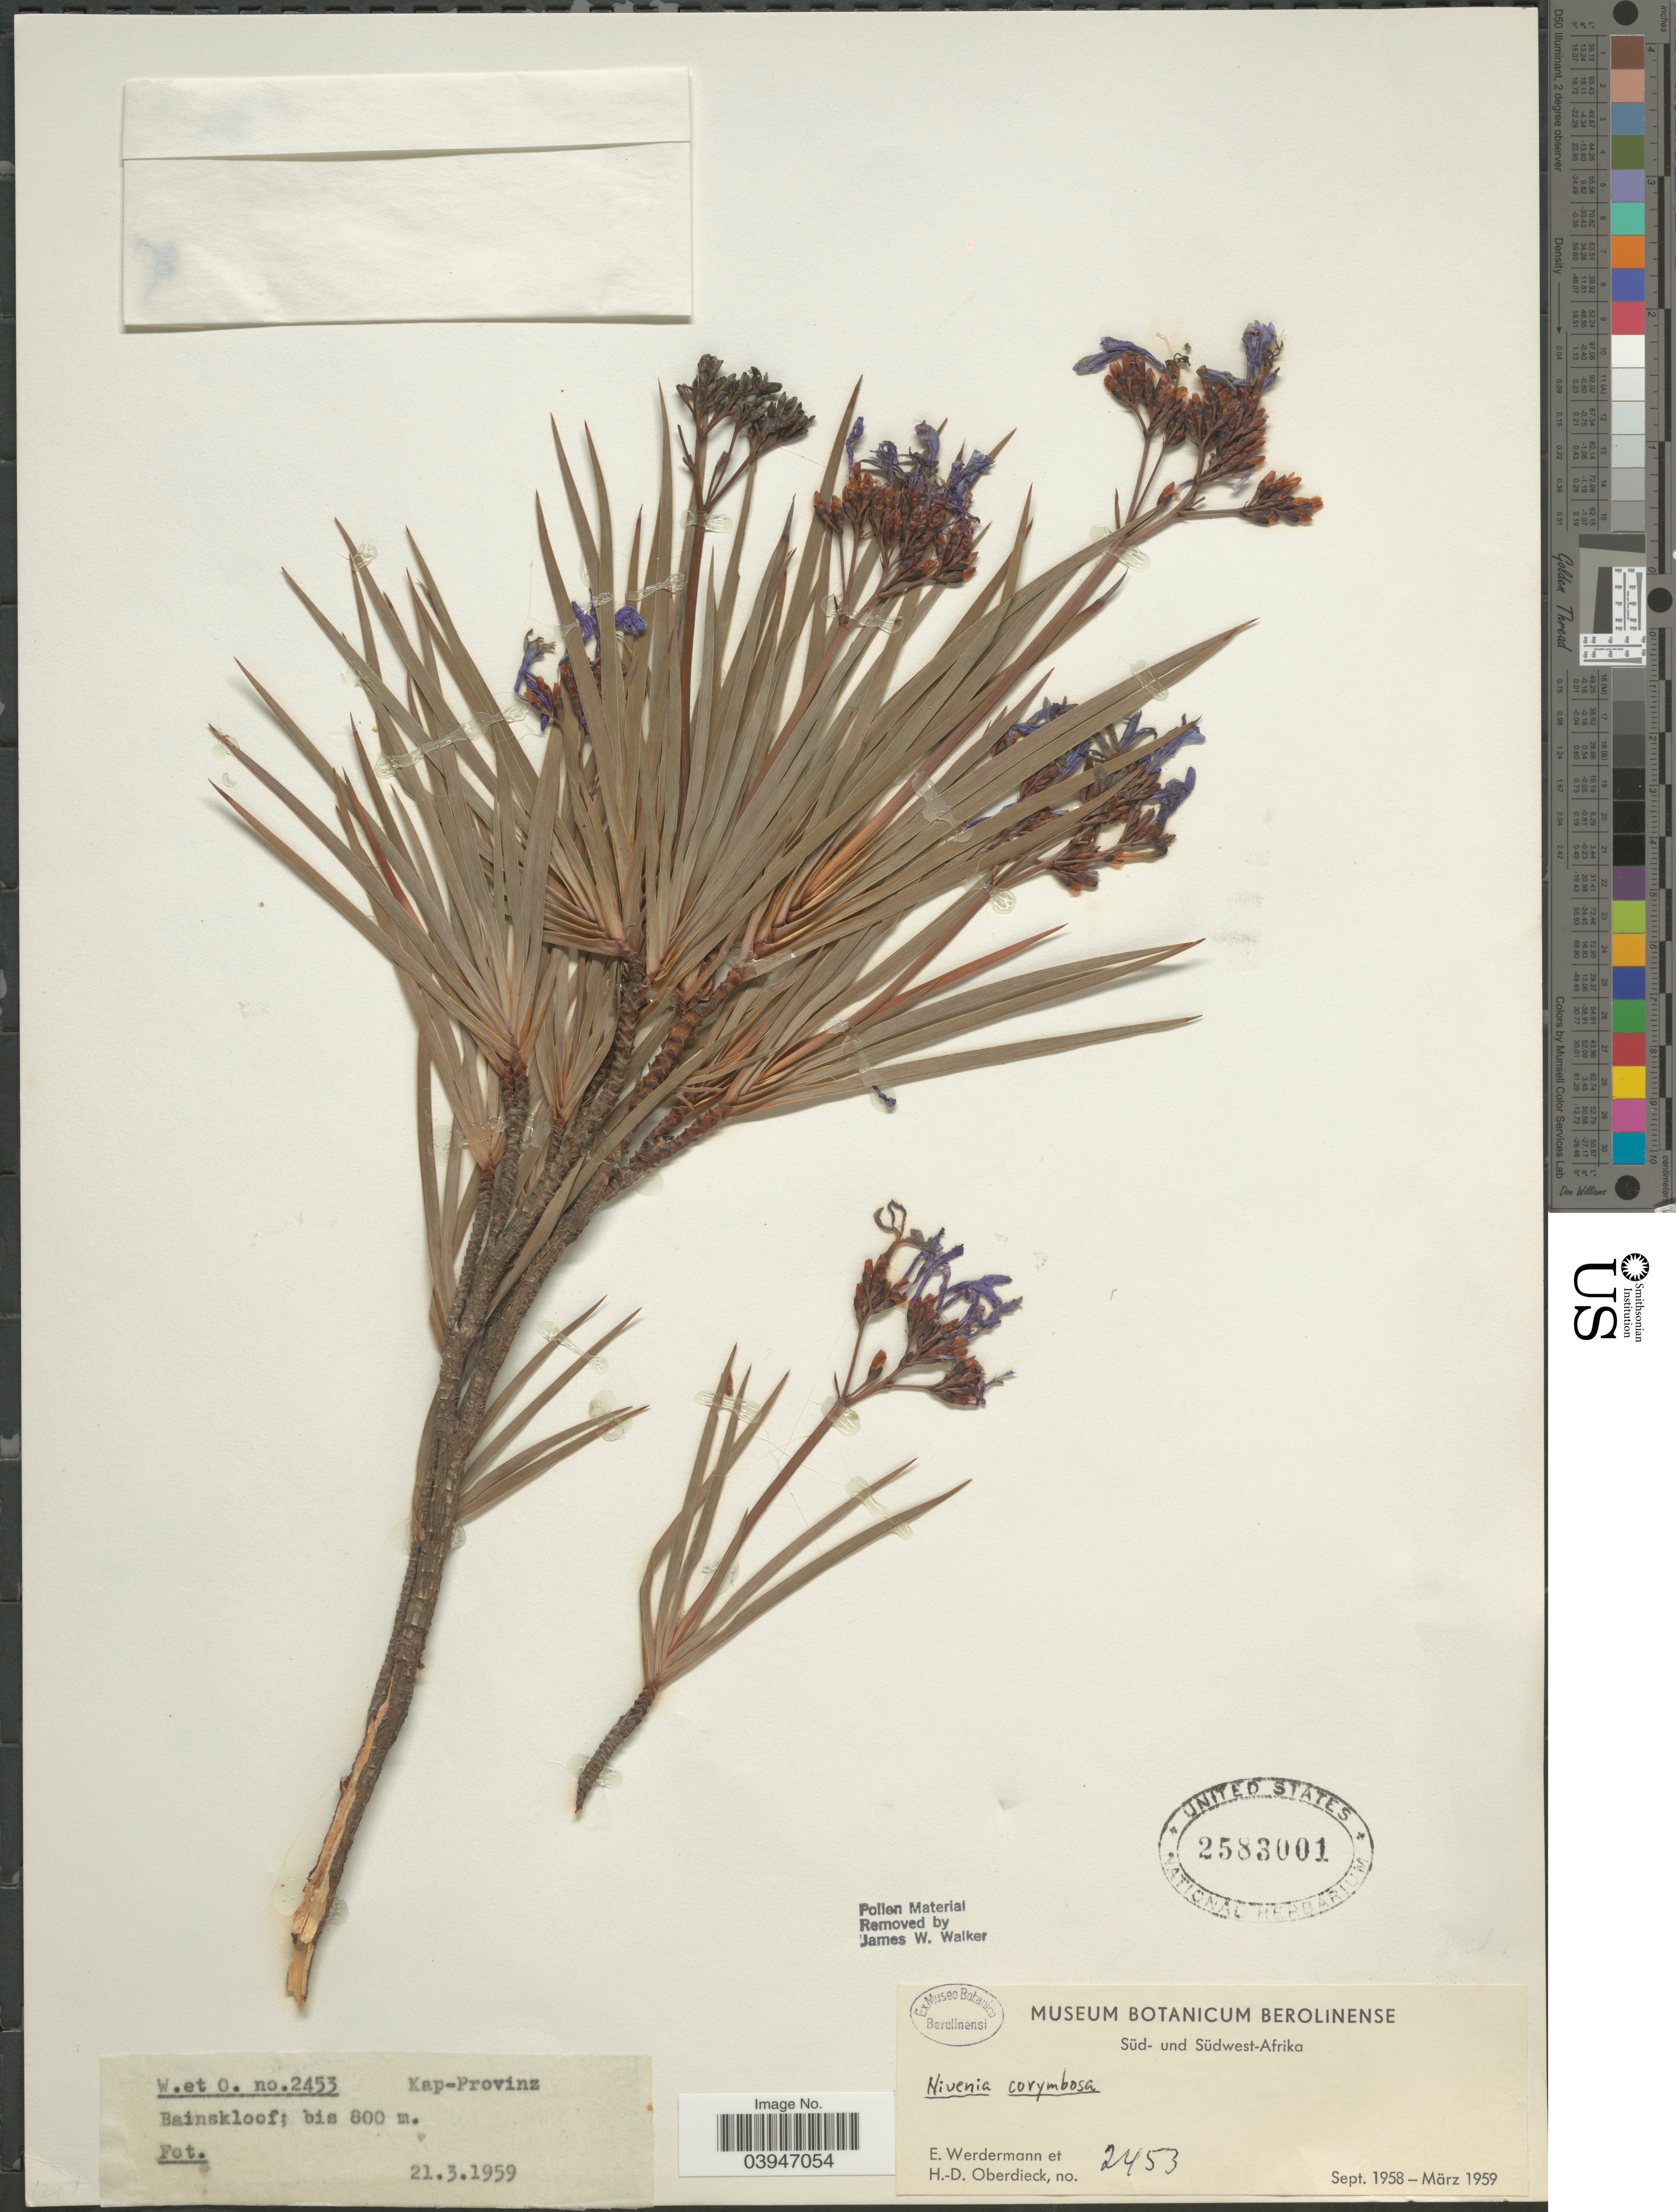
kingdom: Plantae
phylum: Tracheophyta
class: Liliopsida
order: Asparagales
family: Iridaceae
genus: Nivenia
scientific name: Nivenia corymbosa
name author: (Ker Gawl.) Baker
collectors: E. Werdermann & H. Oberdieck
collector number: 2453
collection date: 1959-03-21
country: South Africa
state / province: Western Cape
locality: Kap-Provinz. Bainskloof.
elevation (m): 600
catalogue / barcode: US 2583001